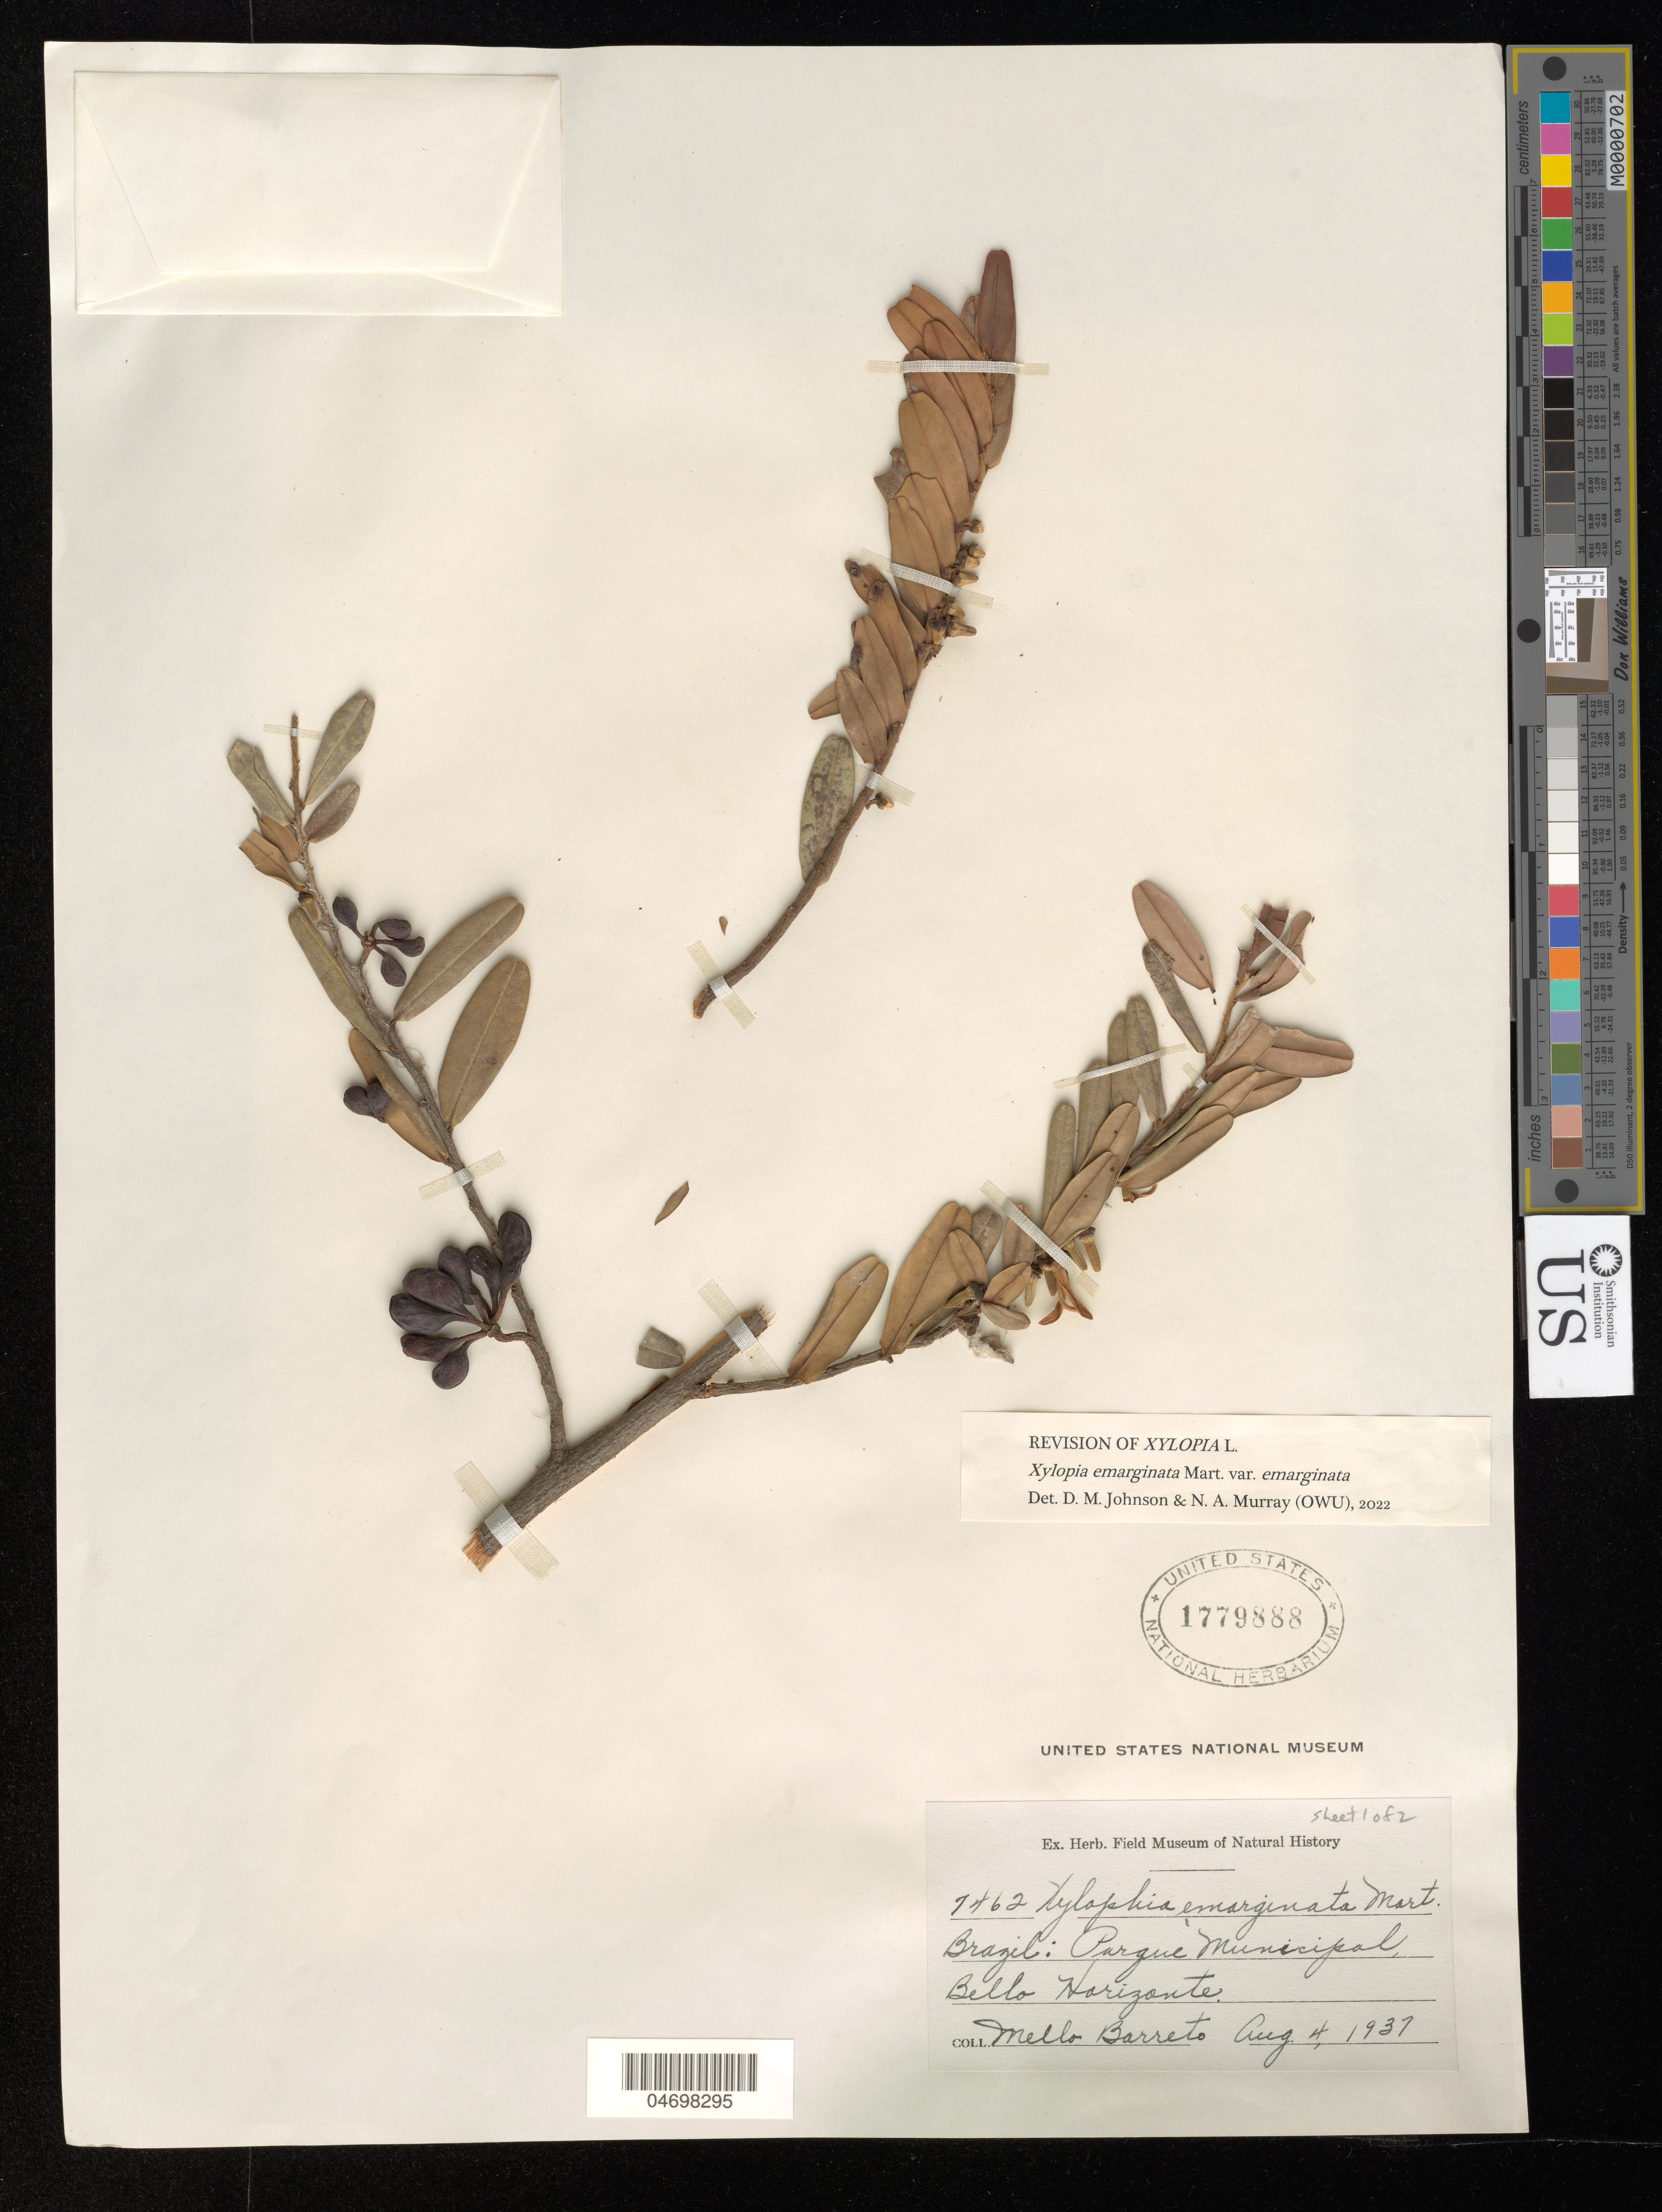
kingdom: Plantae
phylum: Tracheophyta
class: Magnoliopsida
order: Magnoliales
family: Annonaceae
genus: Xylopia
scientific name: Xylopia emarginata var. emarginata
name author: Mart.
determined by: Johnson, D. M.; Murray, N. A.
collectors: M. Barreto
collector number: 7462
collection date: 1937-08-04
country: Brazil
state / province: Minas Gerais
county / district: Belo Horizonte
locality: Parque Municipal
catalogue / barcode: US 1779888